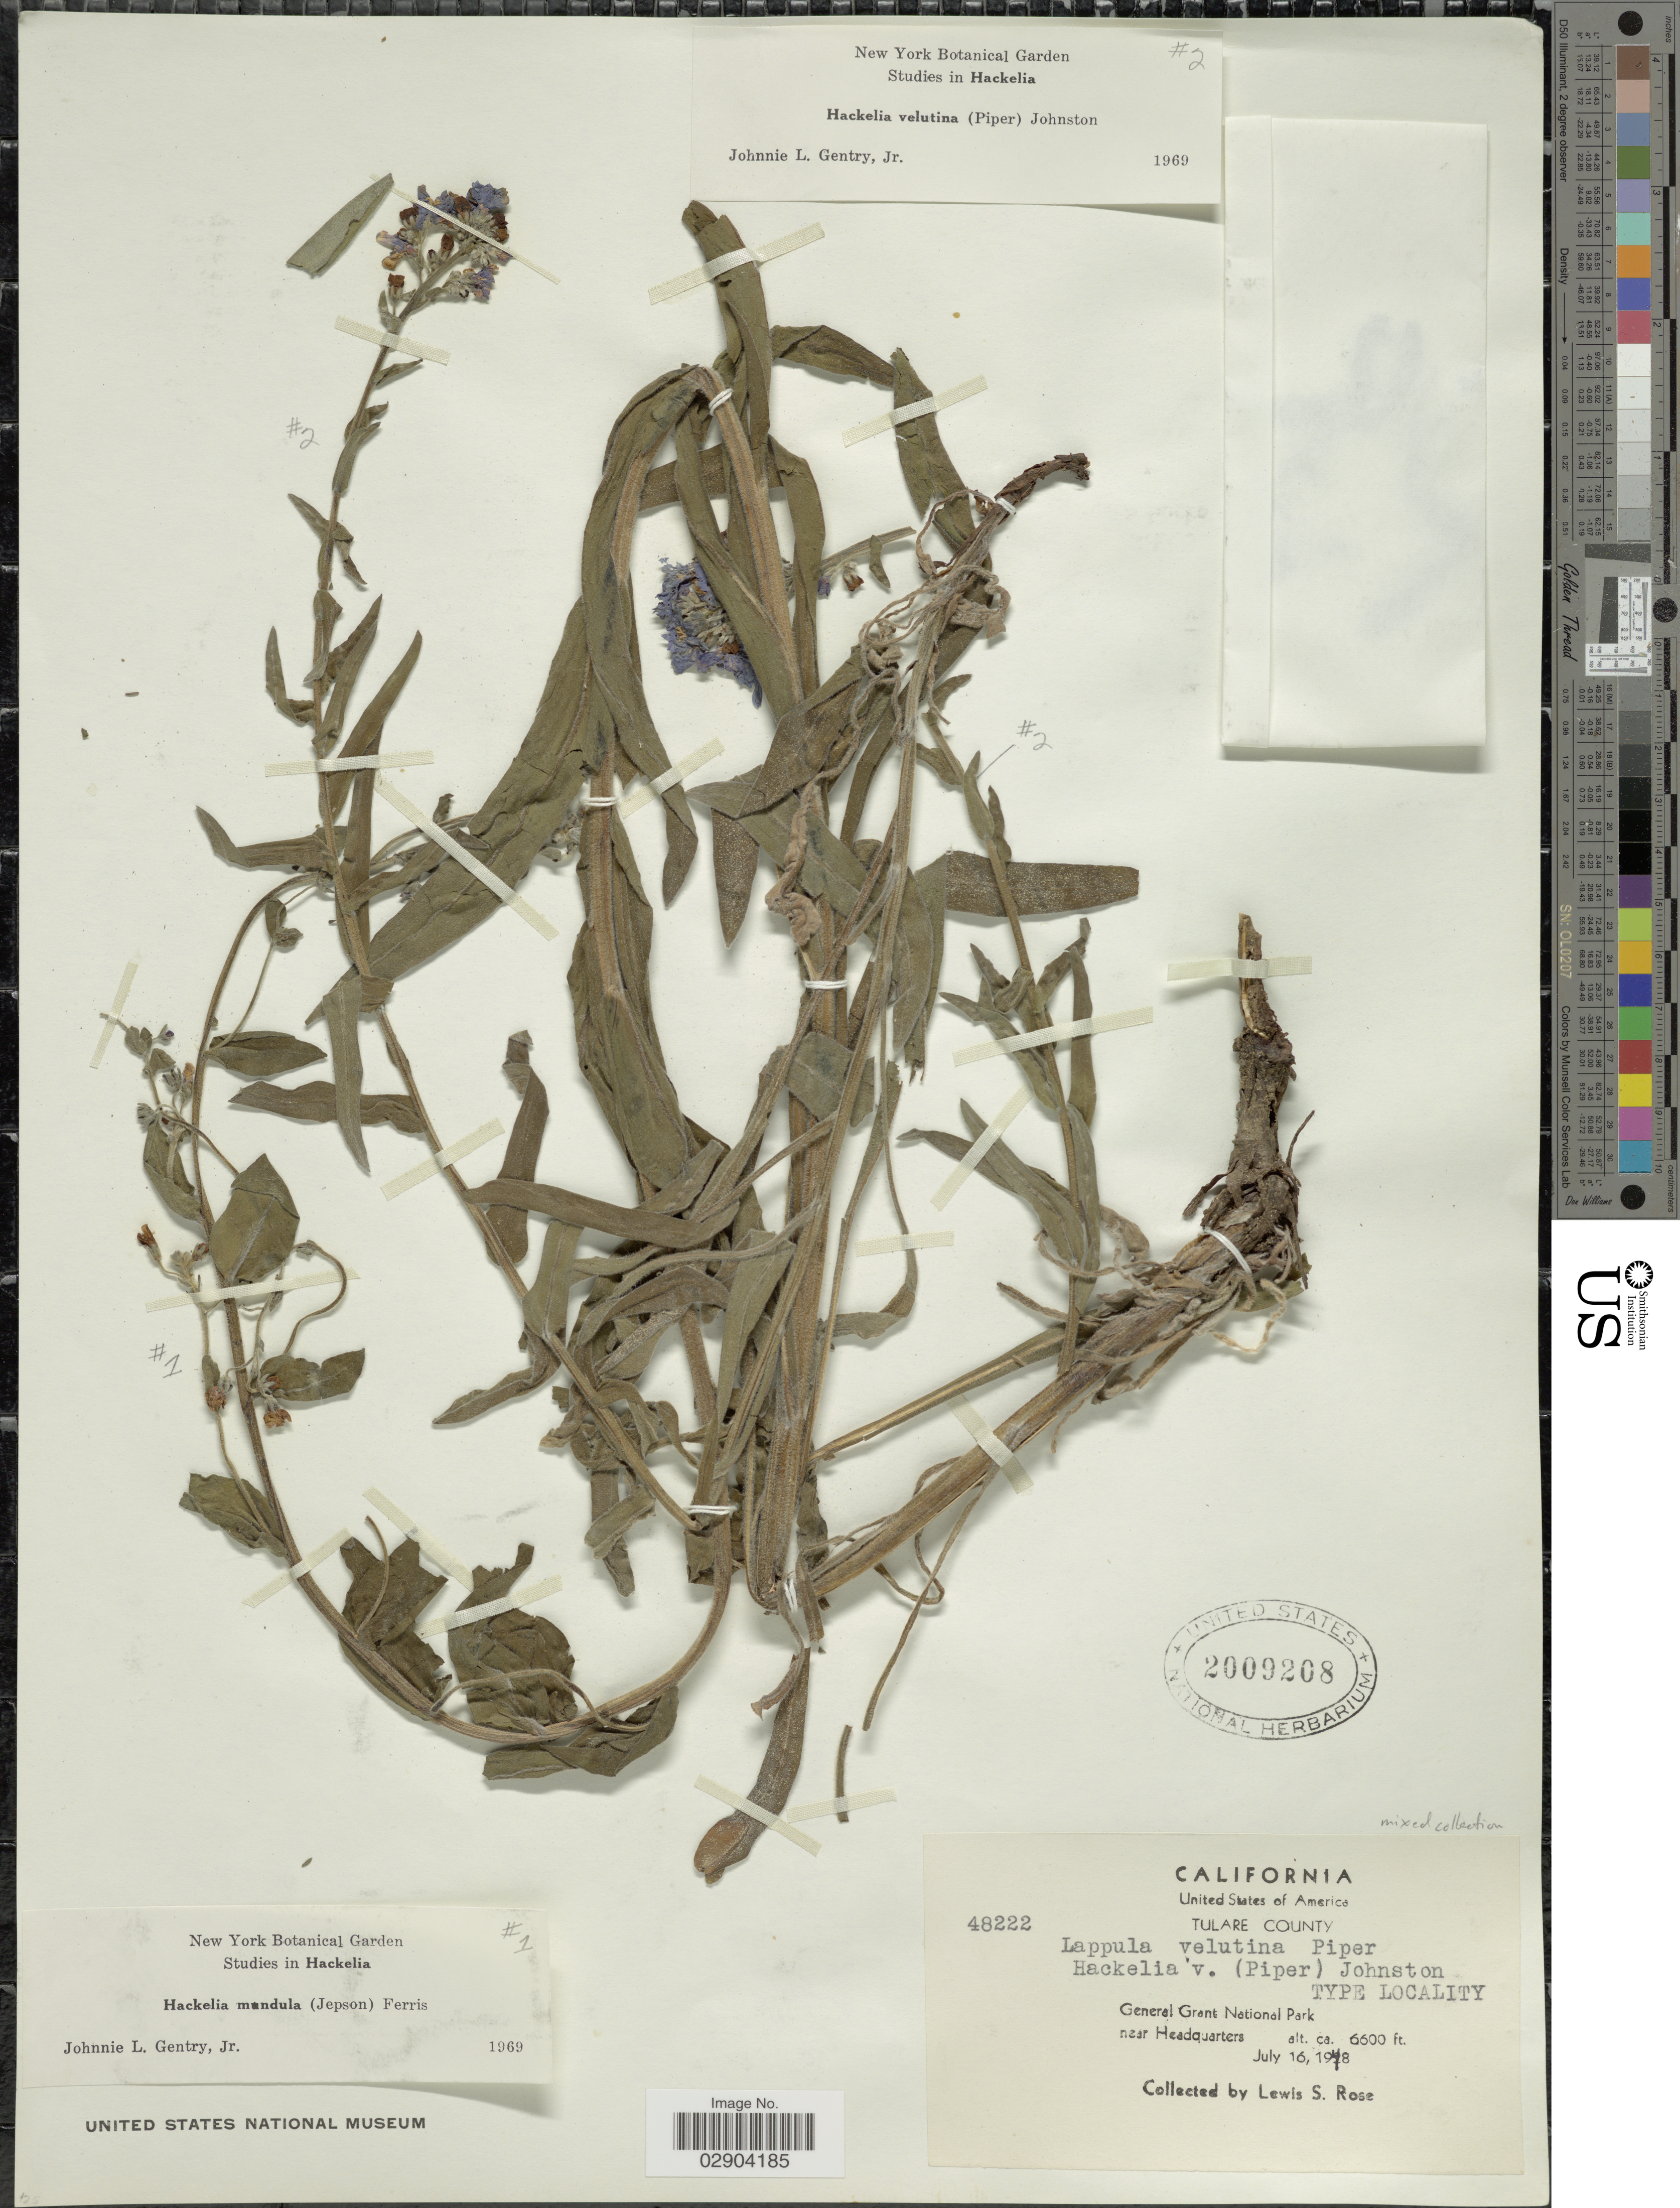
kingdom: Plantae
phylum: Tracheophyta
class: Magnoliopsida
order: Boraginales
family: Boraginaceae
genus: Hackelia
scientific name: Hackelia velutina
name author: (Piper) I.M. Johnst.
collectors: L. S. Rose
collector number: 48222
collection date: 1948-07-16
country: United States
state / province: California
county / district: Tulare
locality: General Grant National Park near Headquarters. Tulare County.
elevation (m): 2012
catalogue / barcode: US 2009208